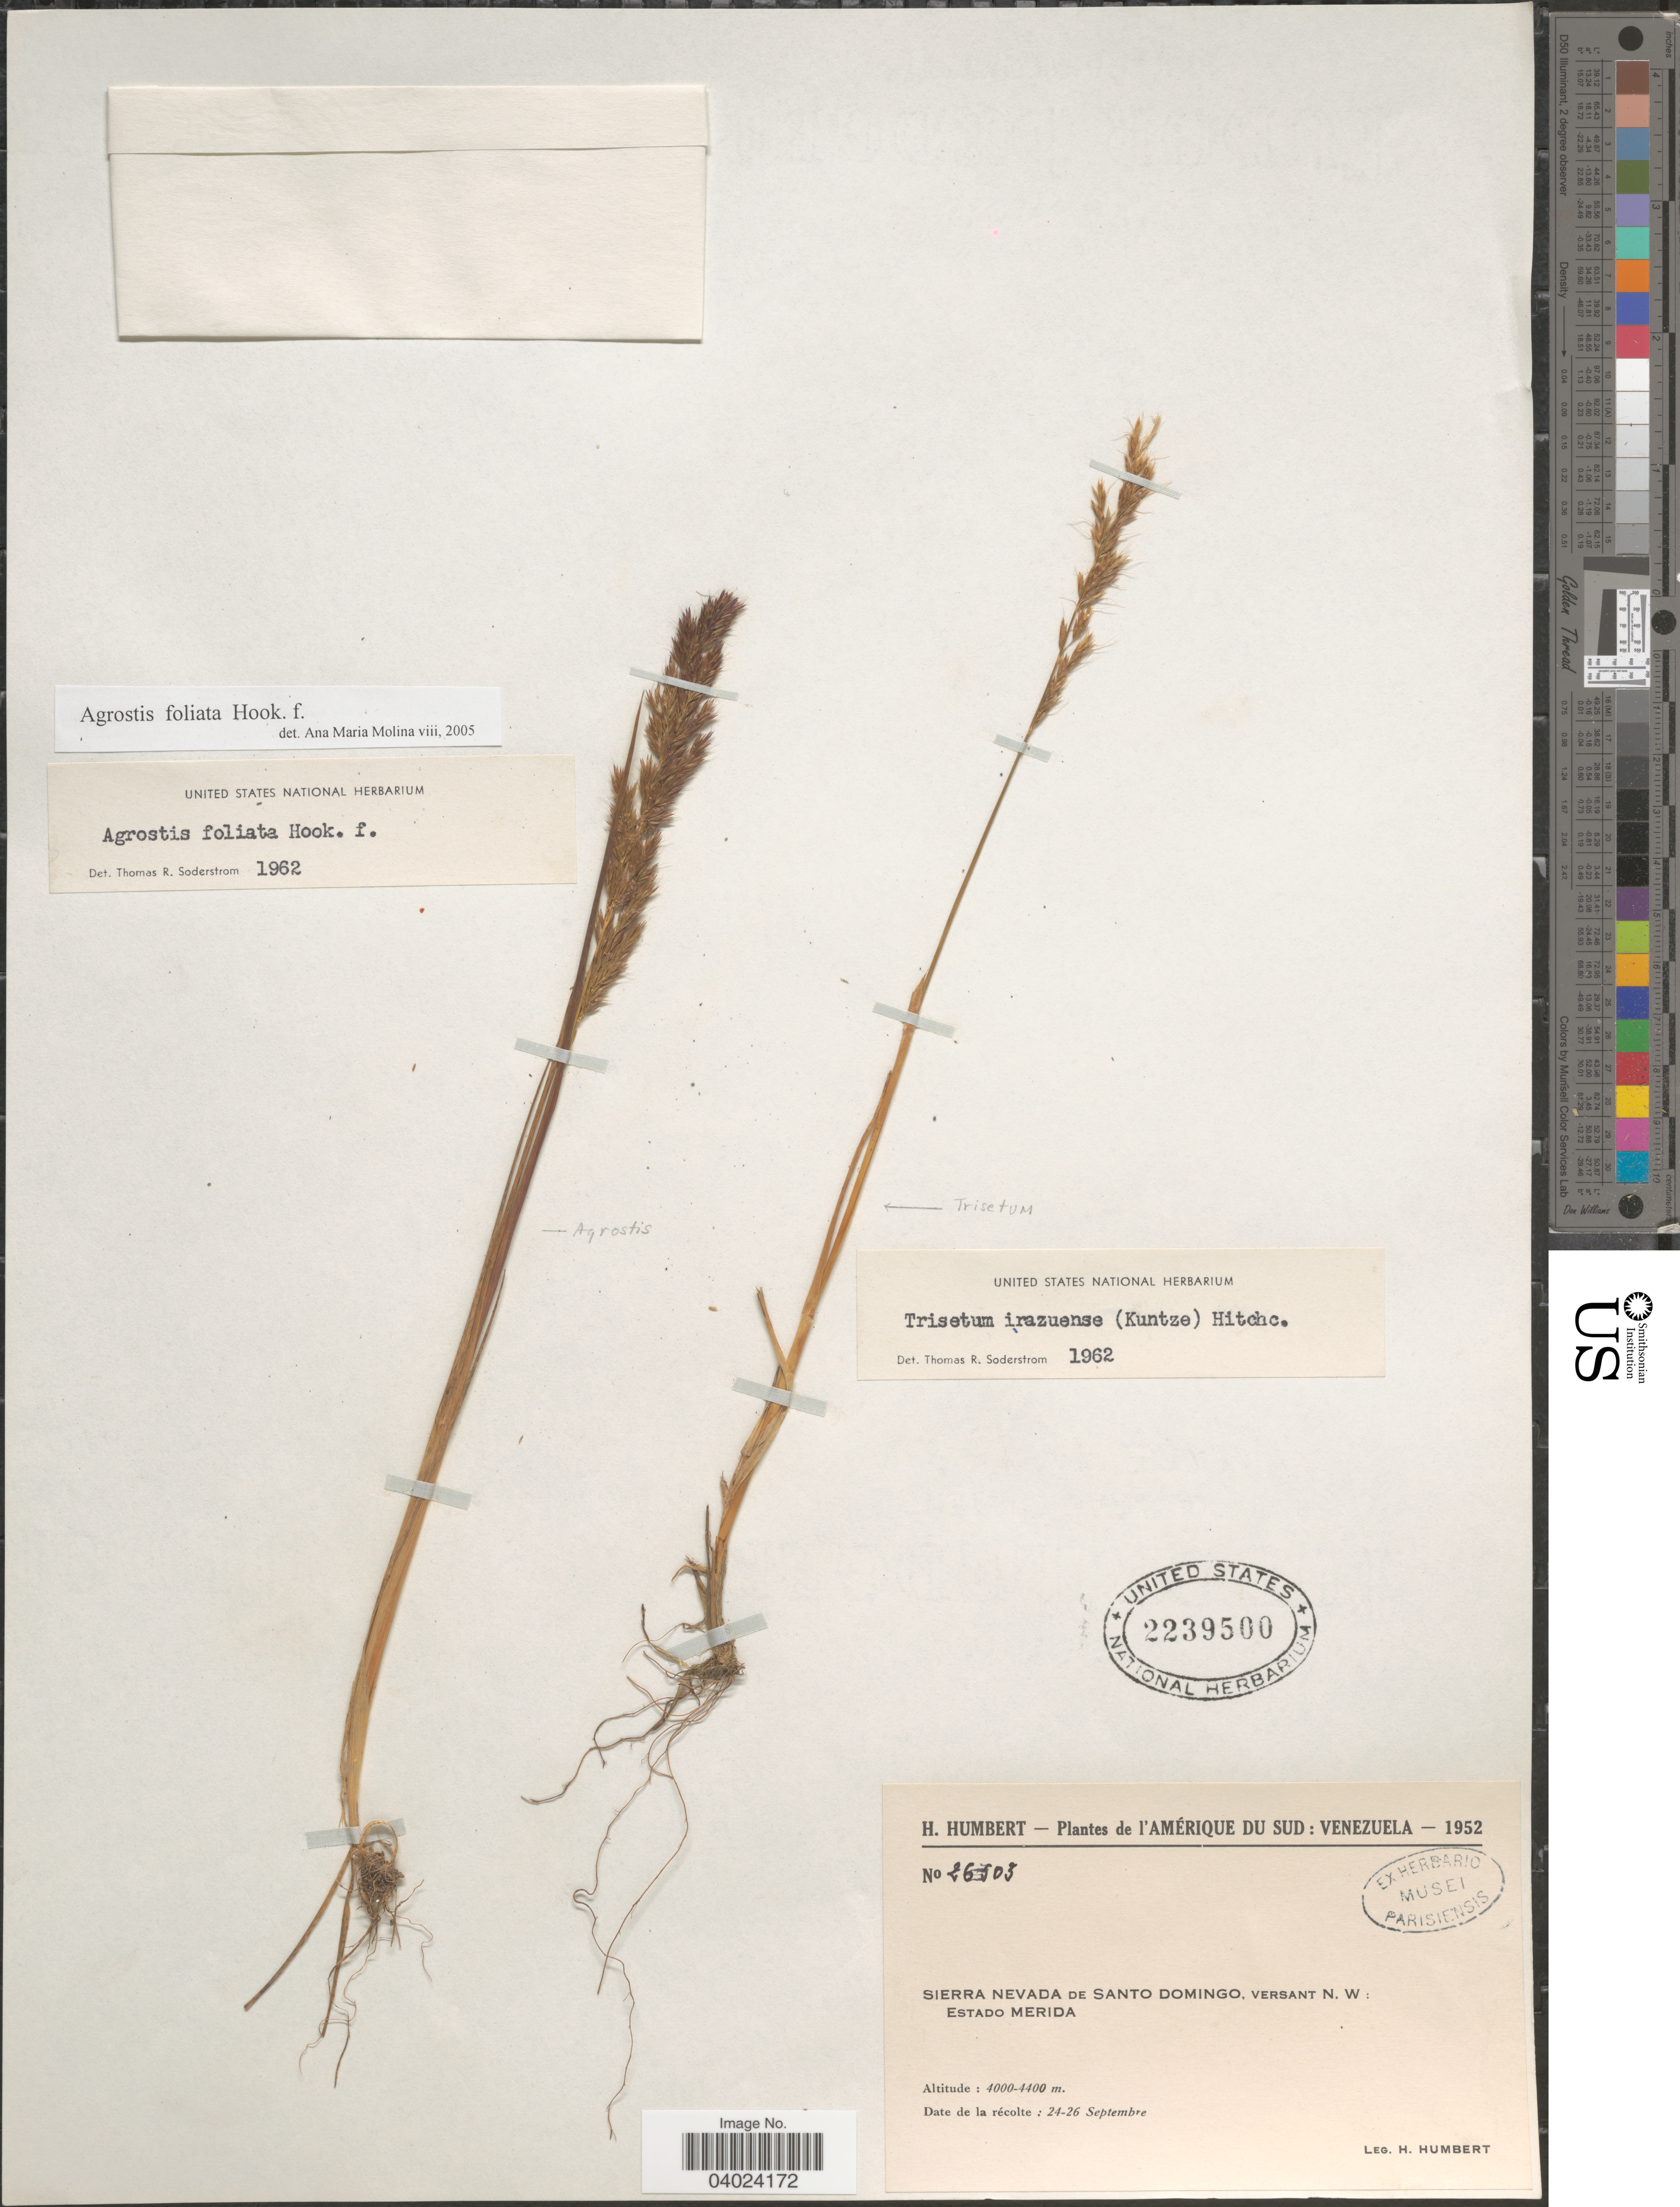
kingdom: Plantae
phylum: Tracheophyta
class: Liliopsida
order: Poales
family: Poaceae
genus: Agrostis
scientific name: Agrostis foliata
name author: Hook. f.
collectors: H. Humbert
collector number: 26503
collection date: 1952-09-24/1952-09-26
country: Venezuela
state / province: Merida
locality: Sierra Nevada de Santo Domingo, versant N.W.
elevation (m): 4000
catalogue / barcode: US 2239500